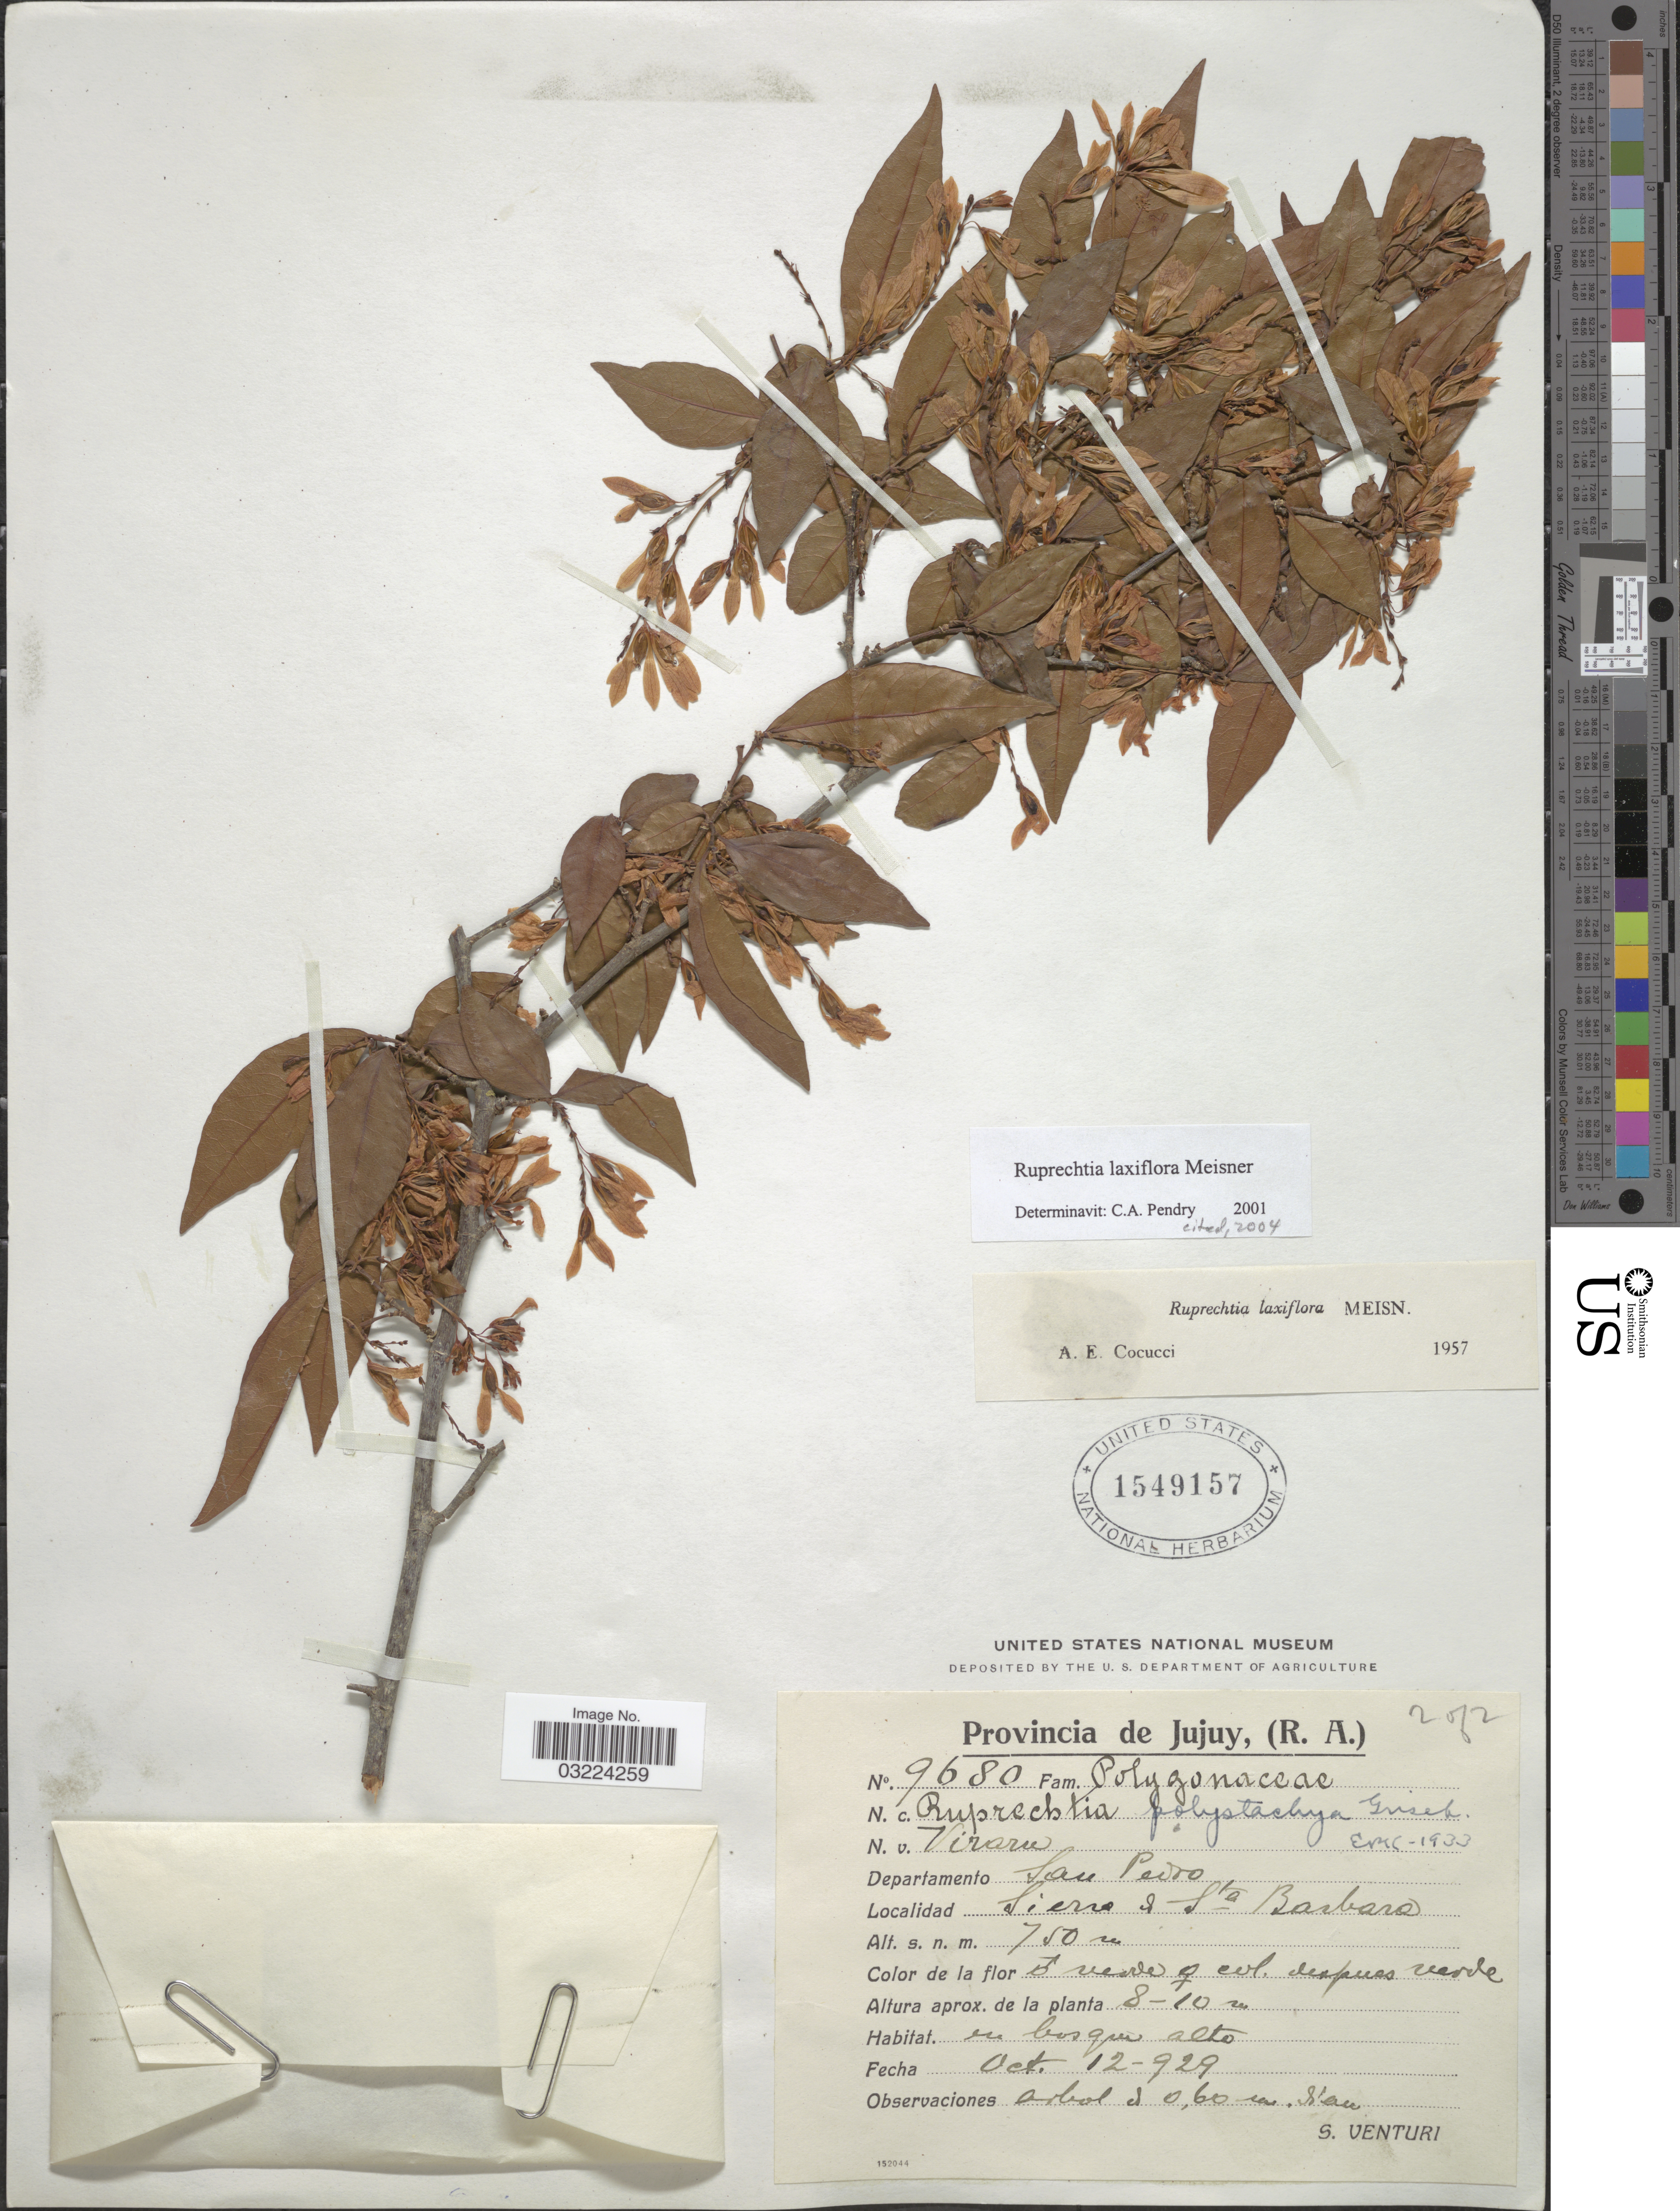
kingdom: Plantae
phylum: Tracheophyta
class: Magnoliopsida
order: Caryophyllales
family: Polygonaceae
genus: Ruprechtia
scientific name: Ruprechtia laxiflora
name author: Meisn.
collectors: S. Venturi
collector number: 9680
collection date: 1929-10-12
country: Argentina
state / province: Jujuy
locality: Departamento San Pedro. Sierra de Sta Barbara.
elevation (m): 750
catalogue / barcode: US 1549157